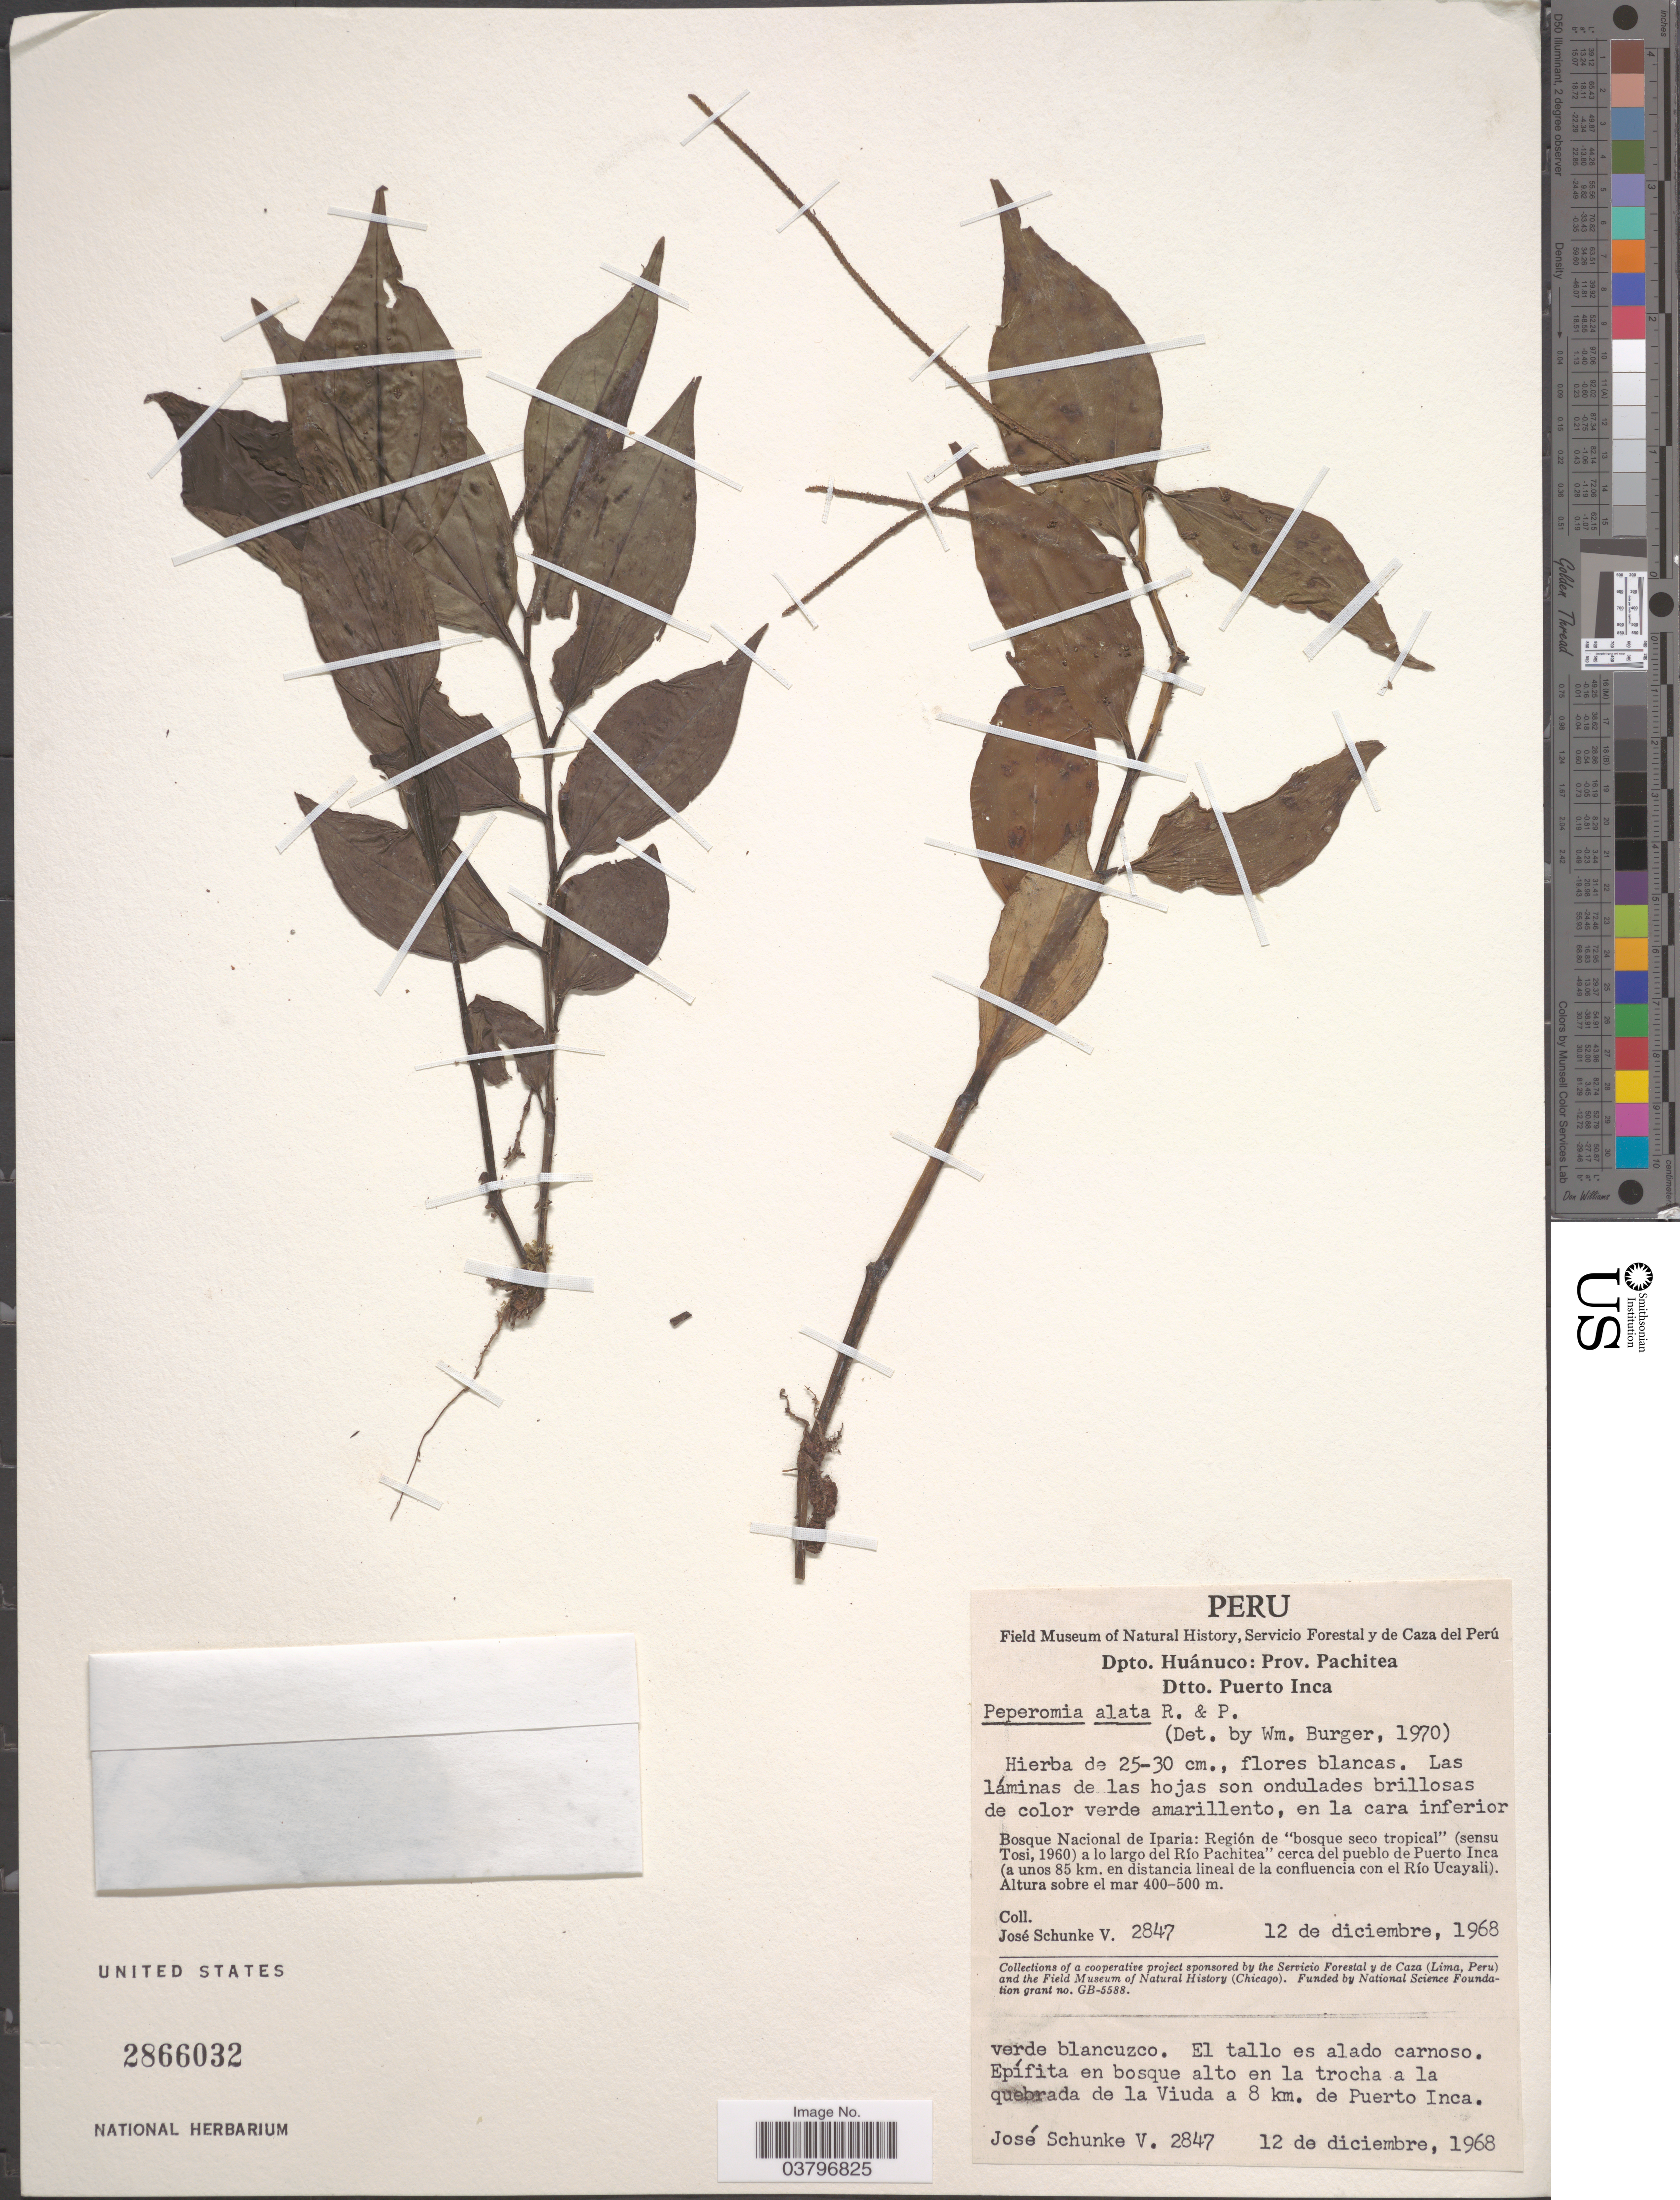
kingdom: Plantae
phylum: Tracheophyta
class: Magnoliopsida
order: Piperales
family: Piperaceae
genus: Peperomia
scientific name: Peperomia alata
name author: Ruiz & Pav.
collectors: J. Schunke Vigo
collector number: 2847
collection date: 1968-12-12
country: Peru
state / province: Huánuco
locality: Dpto. Huánuco: Prov. Pachitea. Dtto. Puerto Inca. Bosque Nacional de Iparia: Región de "bosque seco tropical" a lo largo del Río Pachitea cerca del pueblo de Puerto Inca (a unos 85 km. en distancia lineal de la confluencia con el Río Ucayali). Quebrada de la Viuda a 8 km. de Puerto Inca.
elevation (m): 400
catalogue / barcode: US 2866032